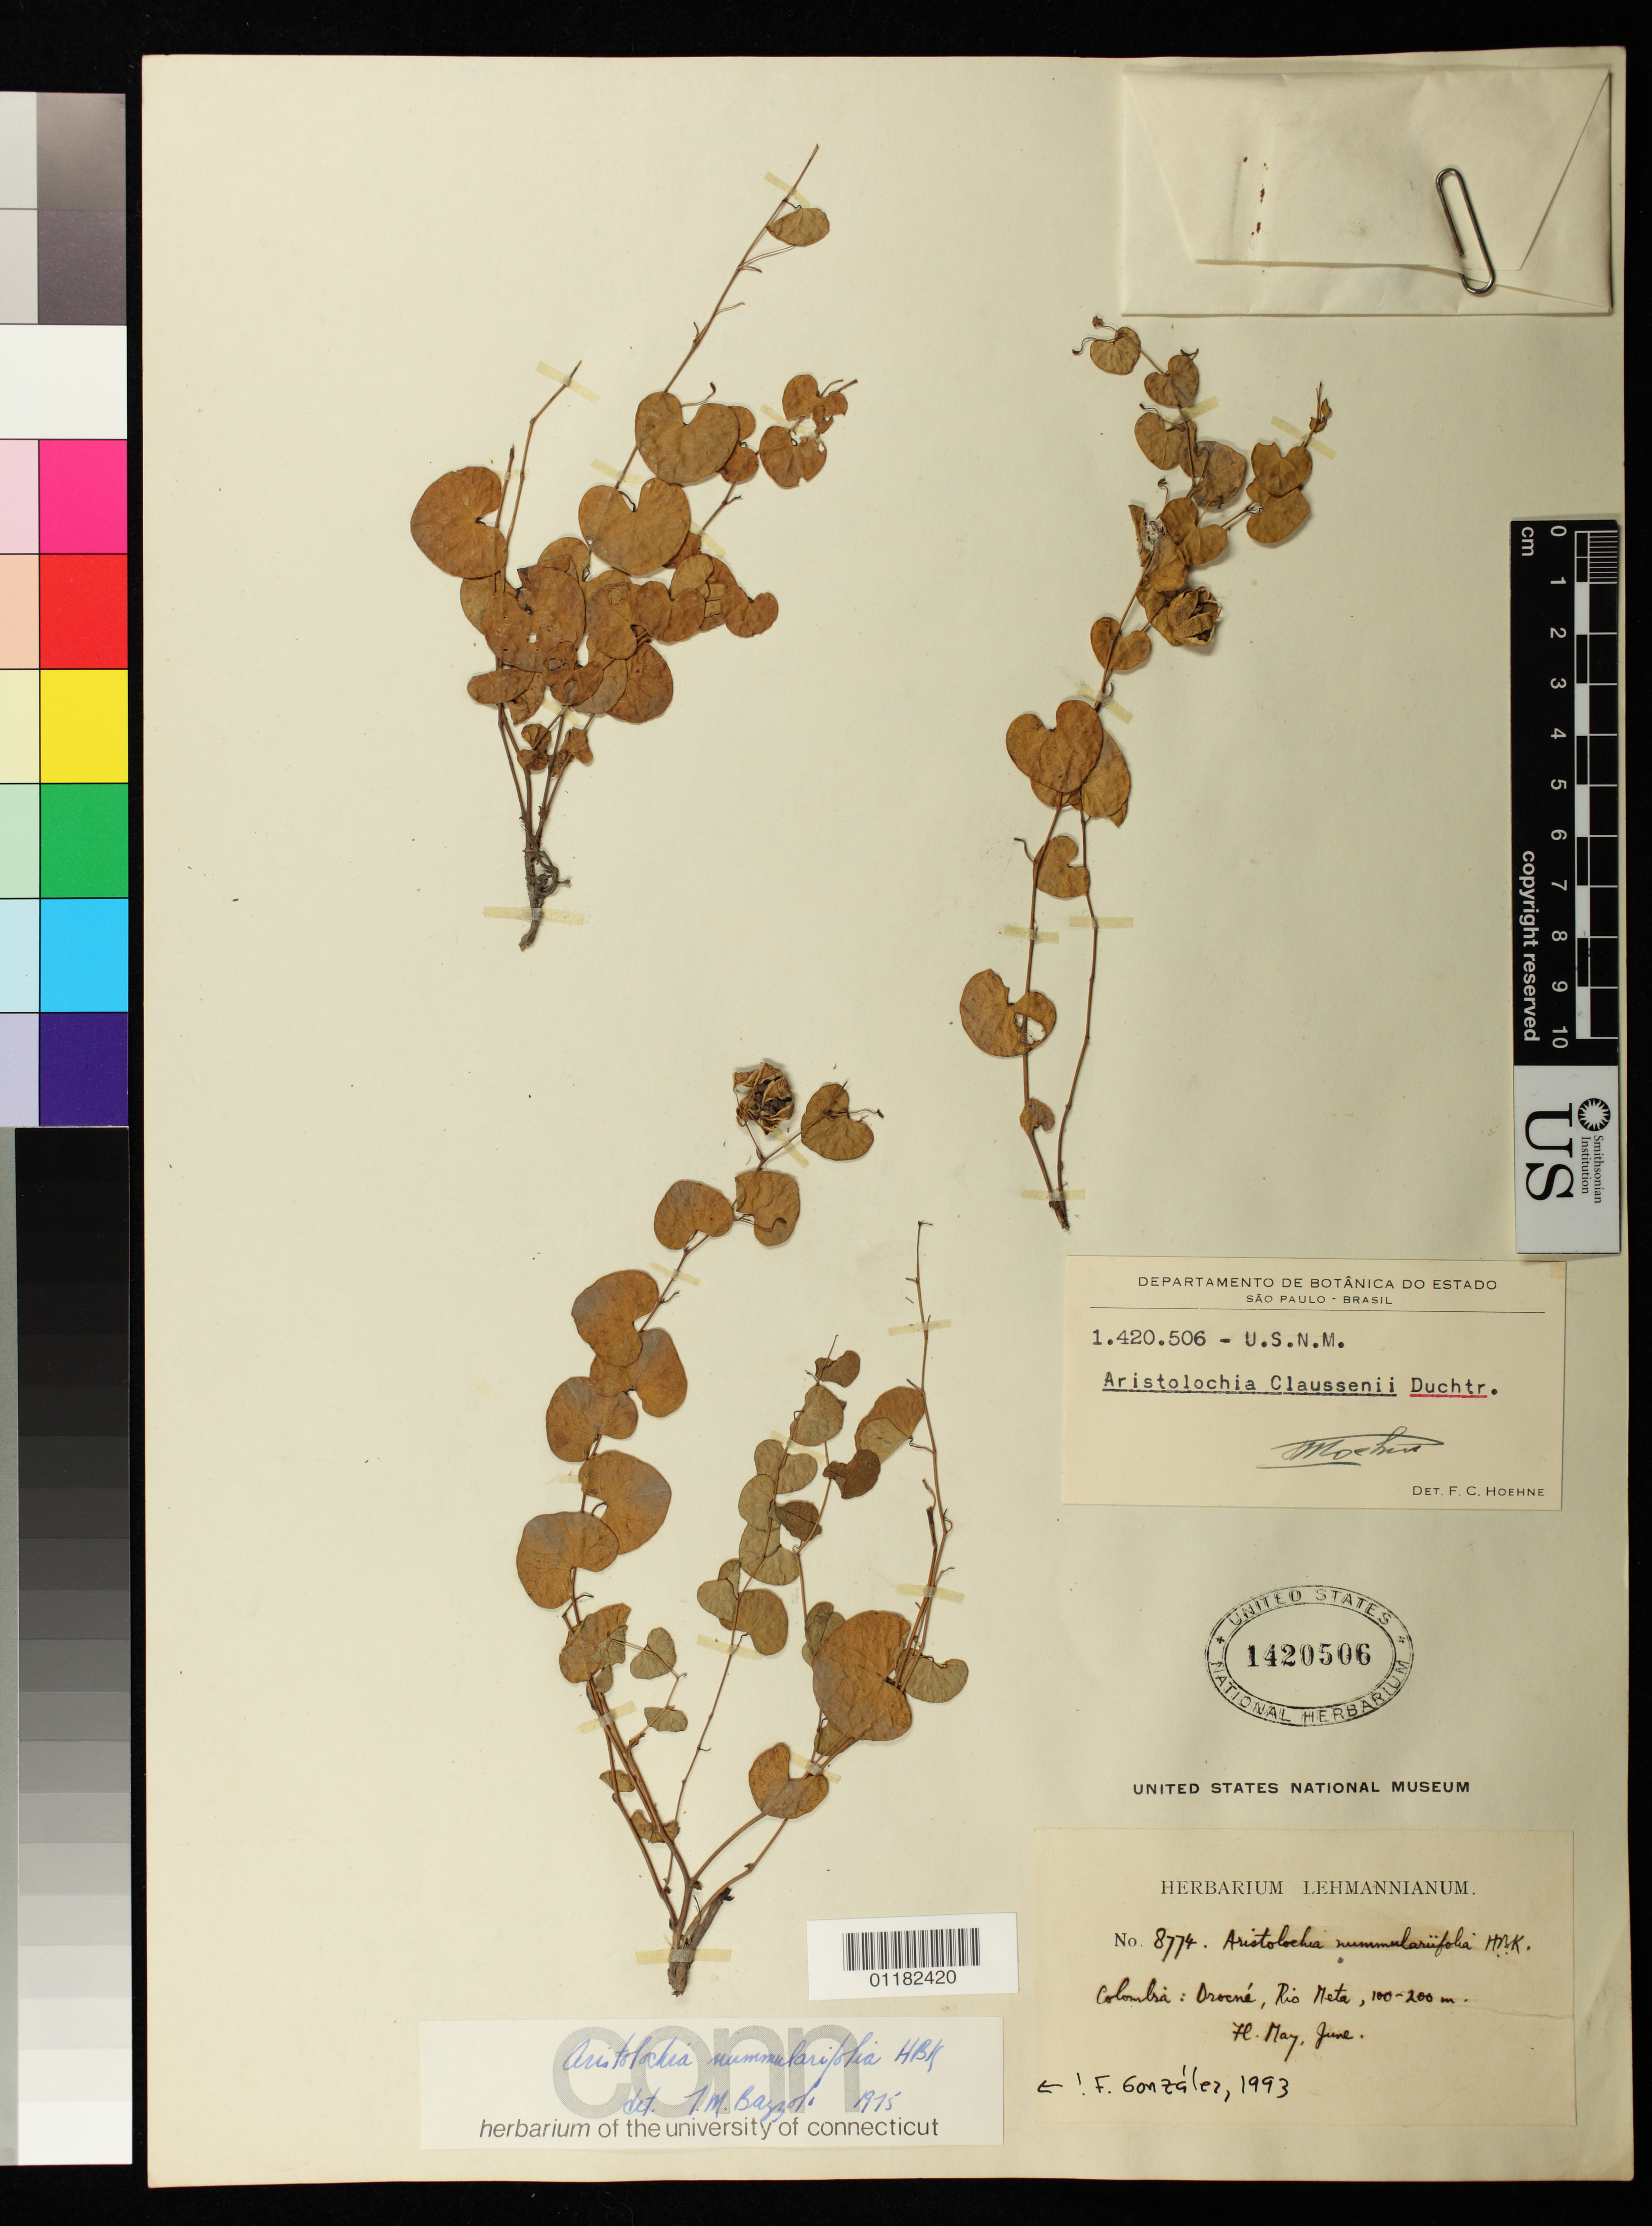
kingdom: Plantae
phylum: Tracheophyta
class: Magnoliopsida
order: Piperales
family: Aristolochiaceae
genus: Aristolochia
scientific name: Aristolochia nummularifolia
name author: Kunth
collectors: F. C. Lehmann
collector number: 8774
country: Colombia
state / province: Casanare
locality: Orocue, Rio Meta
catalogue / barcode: US 1420506